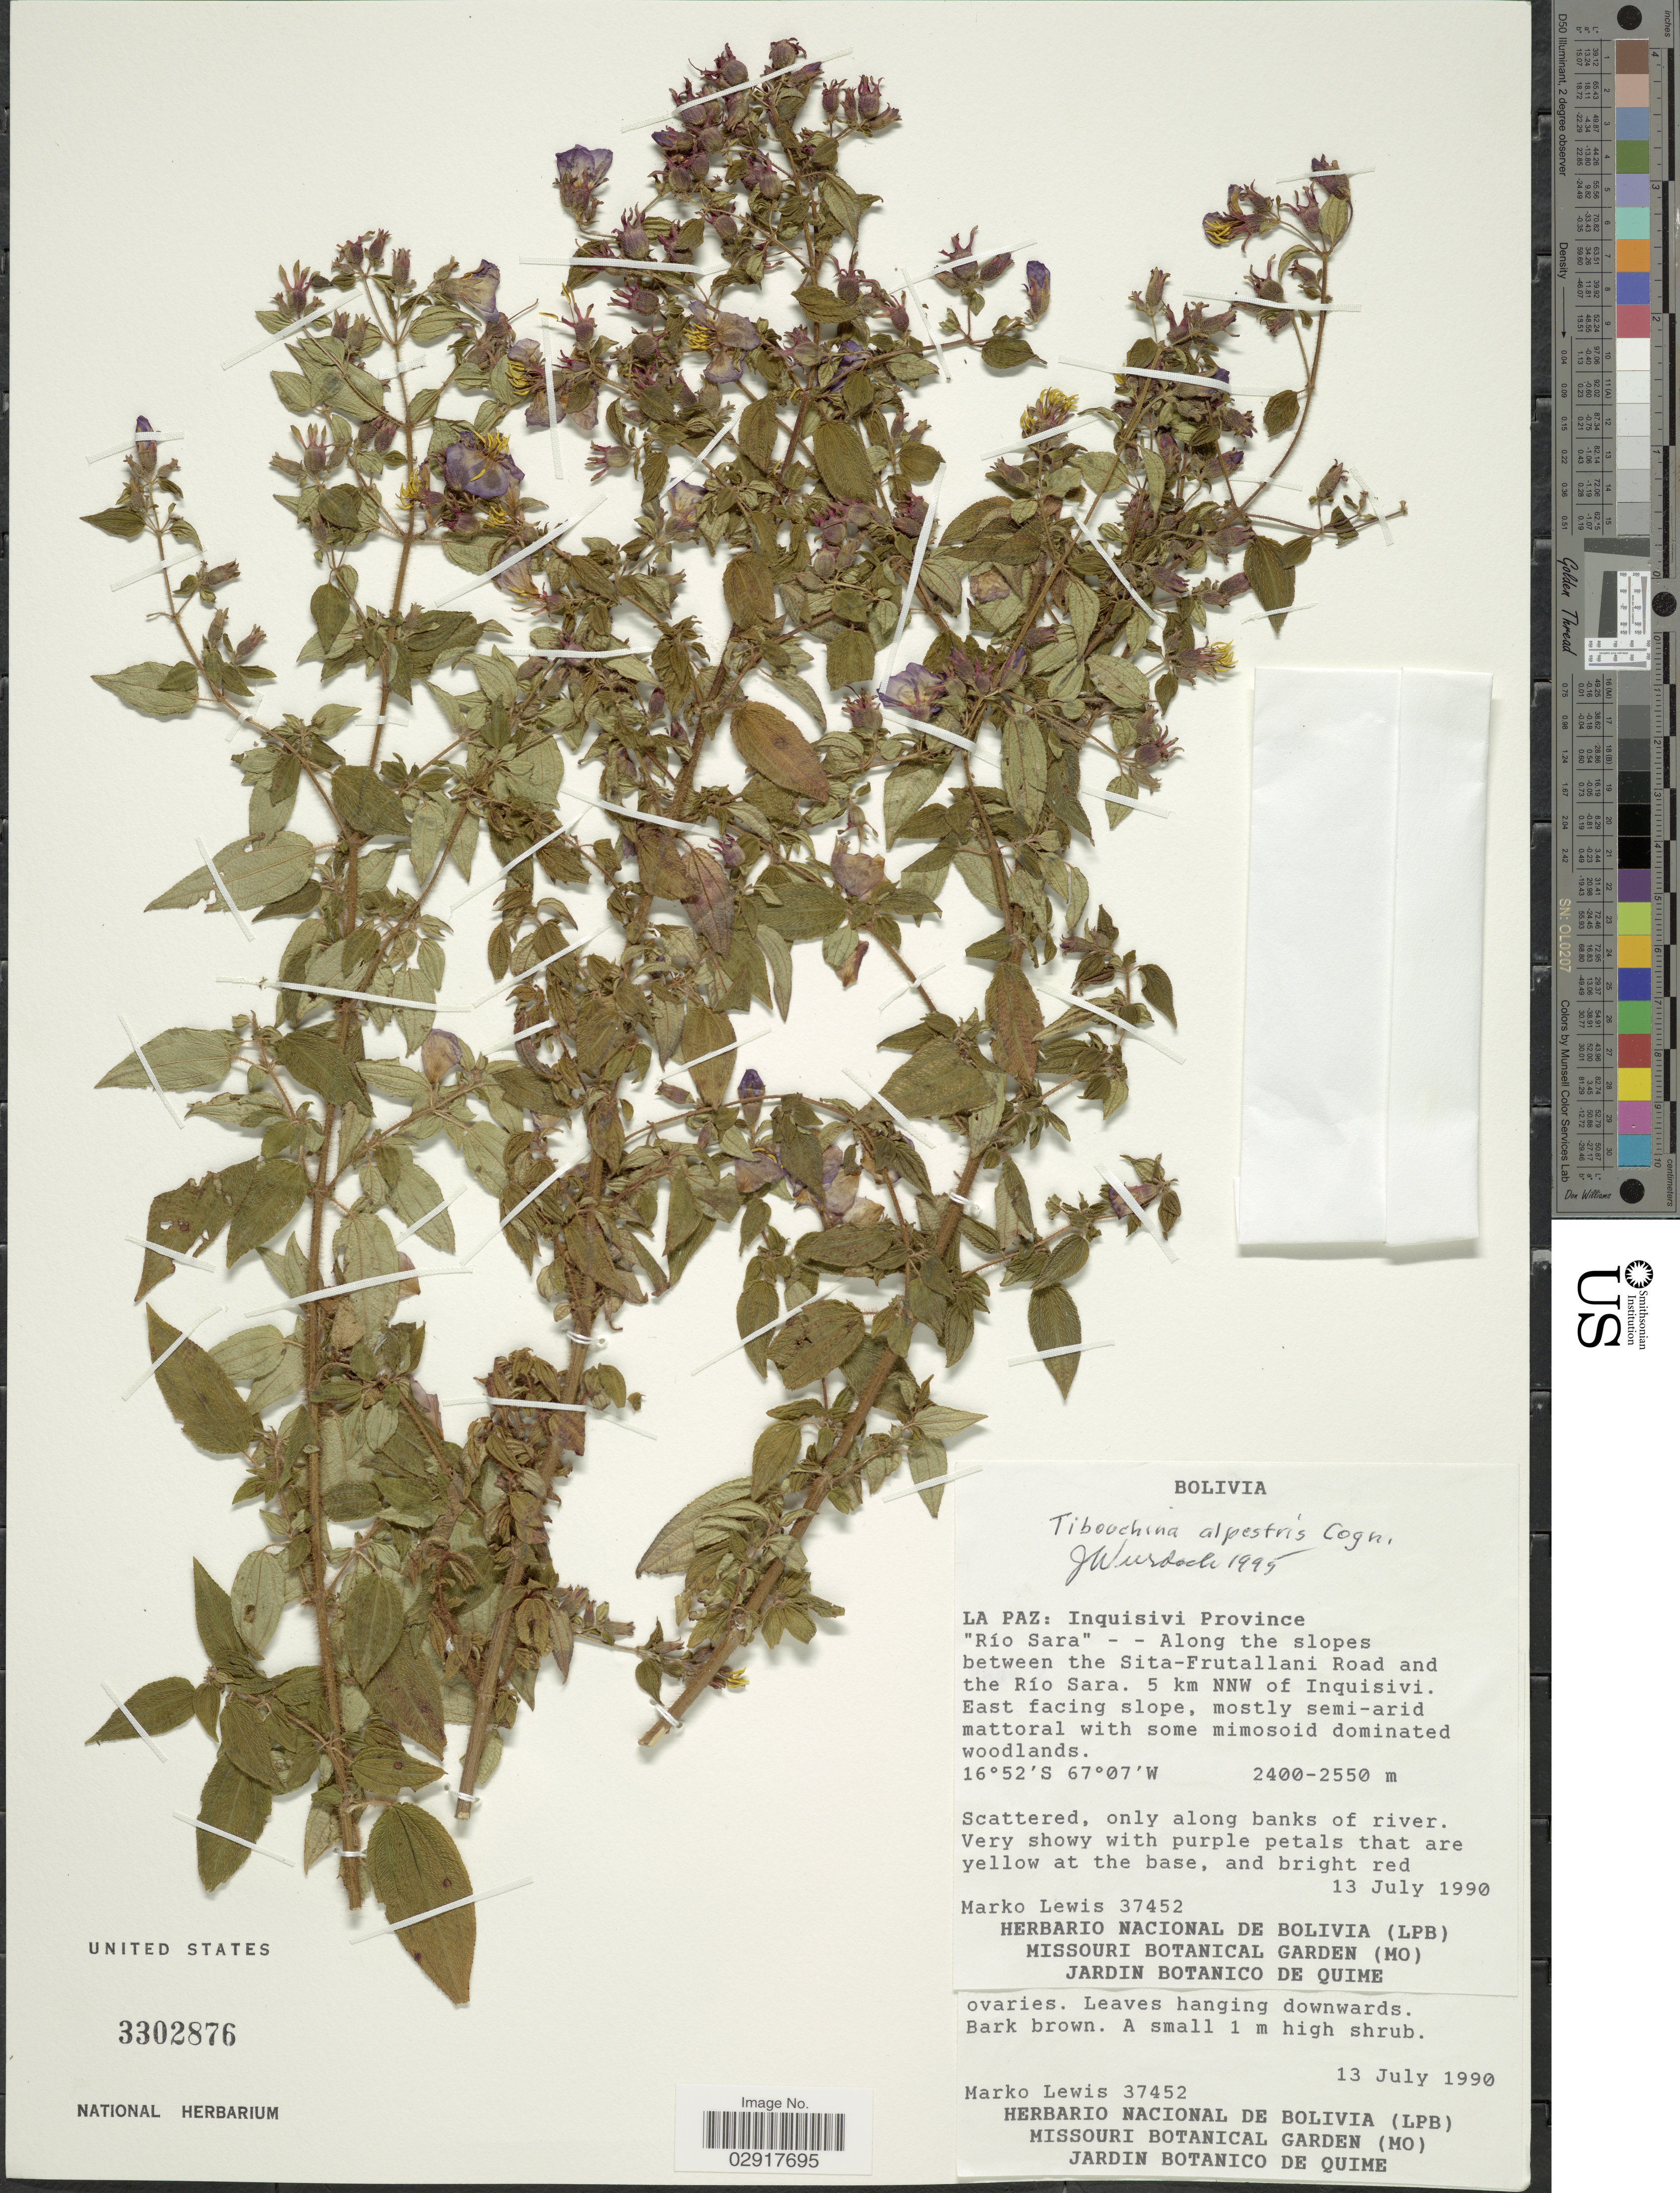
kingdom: Plantae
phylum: Tracheophyta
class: Magnoliopsida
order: Myrtales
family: Melastomataceae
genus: Chaetogastra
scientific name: Chaetogastra brachyphylla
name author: (Gleason) P.J.F. Guim. & Michelang.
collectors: M. A. Lewis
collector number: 37452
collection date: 1990-07-13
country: Bolivia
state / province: La Paz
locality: Inquisivi Province. "Río Sara" - - Along the slopes between the Sita-Frutallani Road and the Río Sara. 5 km NNW of Inquisivi.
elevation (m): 2400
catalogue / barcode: US 3302876